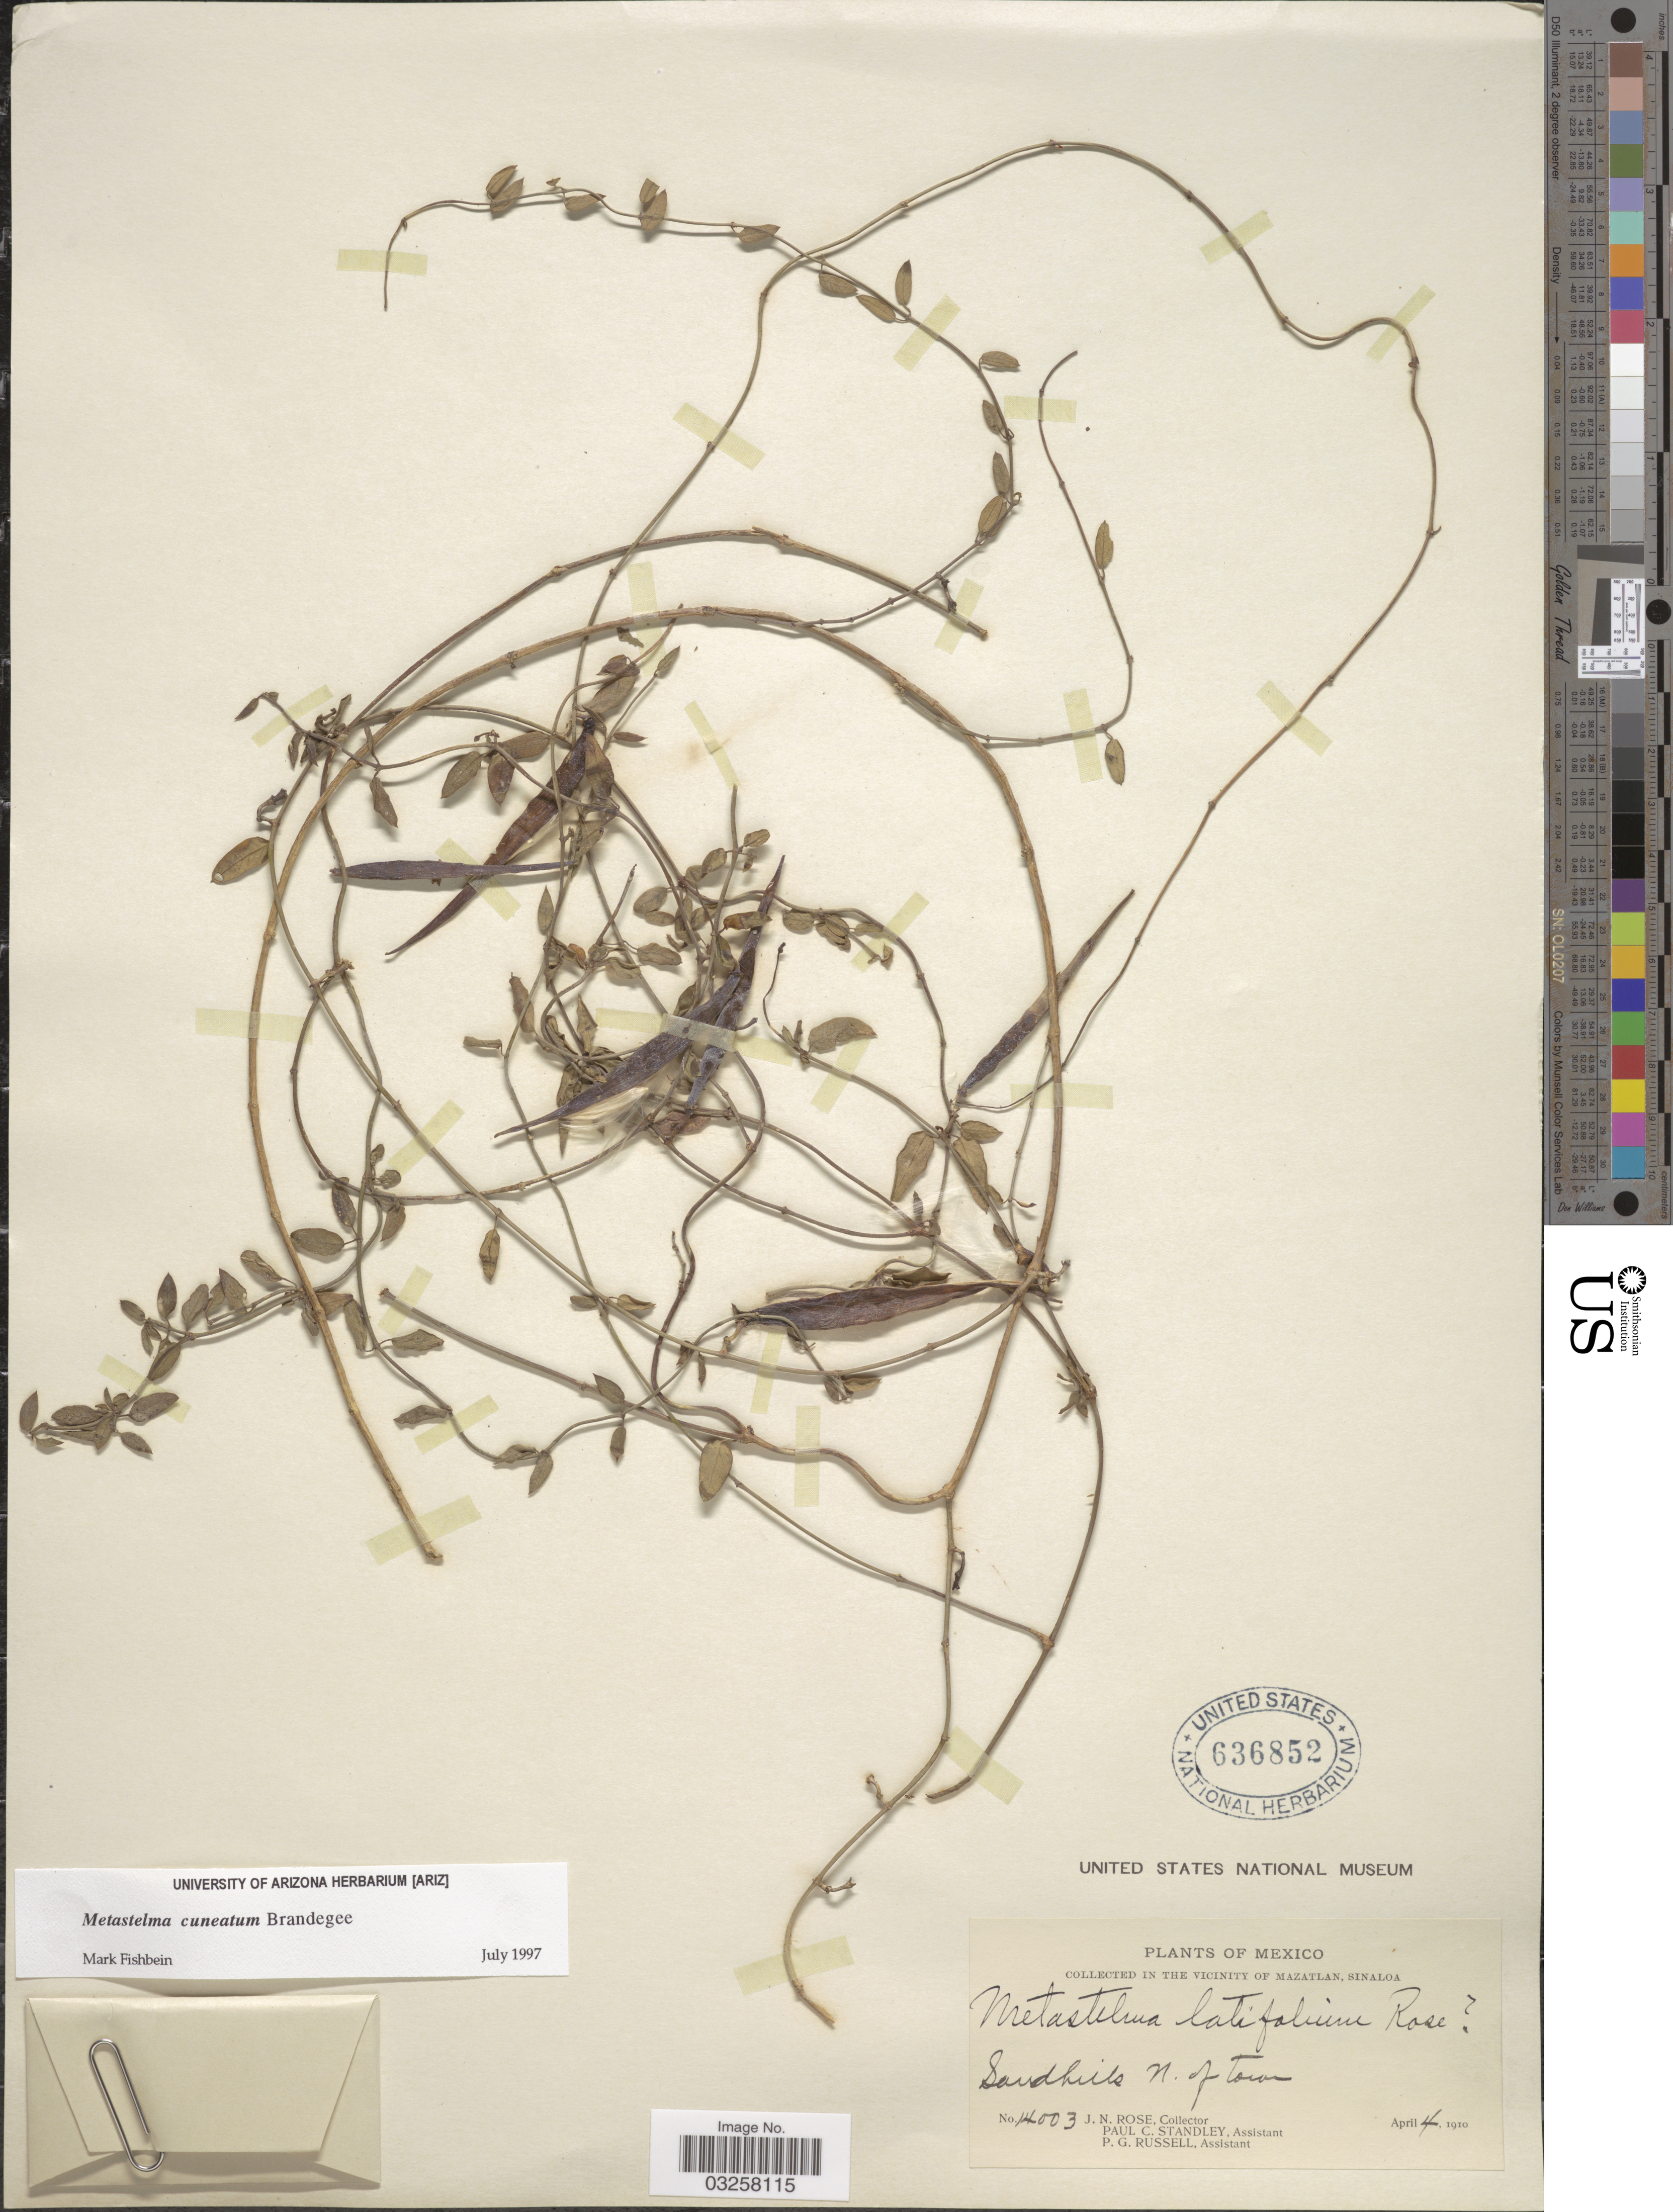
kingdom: Plantae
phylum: Tracheophyta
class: Magnoliopsida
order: Gentianales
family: Apocynaceae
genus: Metastelma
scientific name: Metastelma cuneatum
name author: Brandegee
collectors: J. N. Rose, P. C. Standley & P. G. Russell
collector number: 14003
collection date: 1910-04-04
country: Mexico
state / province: Sinaloa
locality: In the vicinityof Mazatlan, Sinaloa, Sandhills N. of town.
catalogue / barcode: US 636852